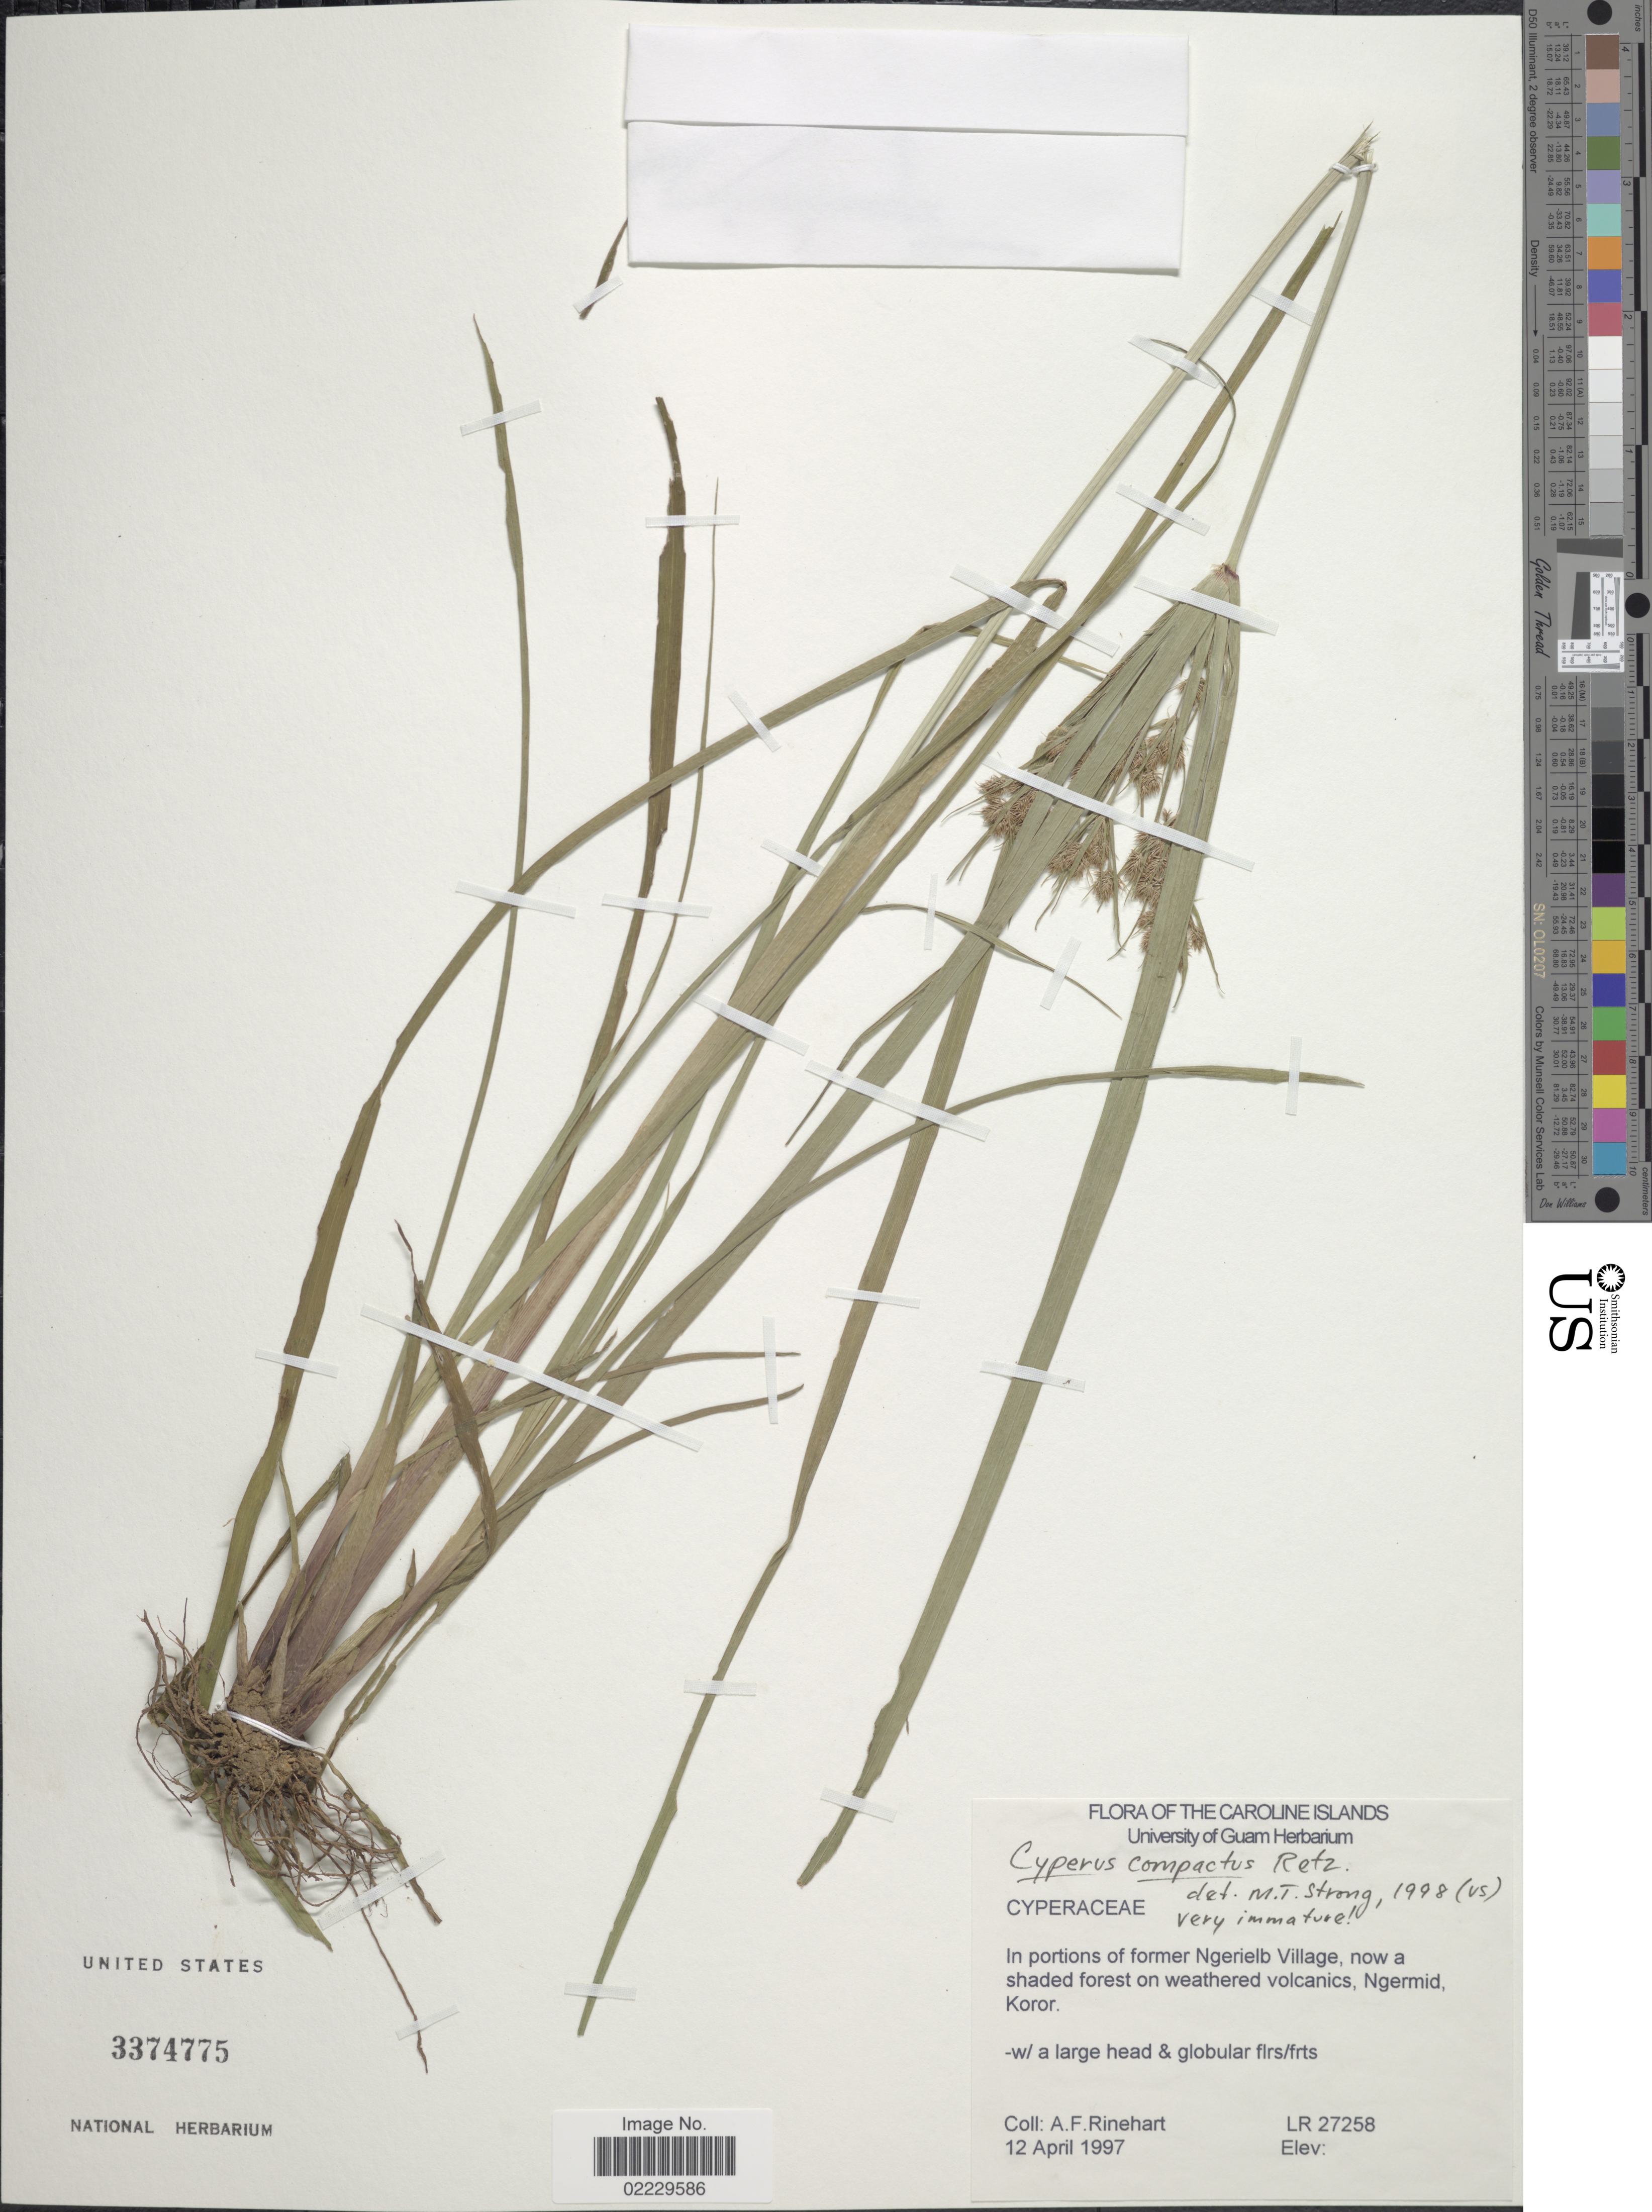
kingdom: Plantae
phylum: Tracheophyta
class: Liliopsida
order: Poales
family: Cyperaceae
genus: Cyperus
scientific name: Cyperus compactus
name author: Retz.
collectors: A. Rinehart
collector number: LR27258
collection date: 1997-04-12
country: Palau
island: Oreor [Koror]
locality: In portions of former Ngerielb Village, now a shaded forest on weathered volcanics, Ngermid, Koror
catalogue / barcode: US 3374775